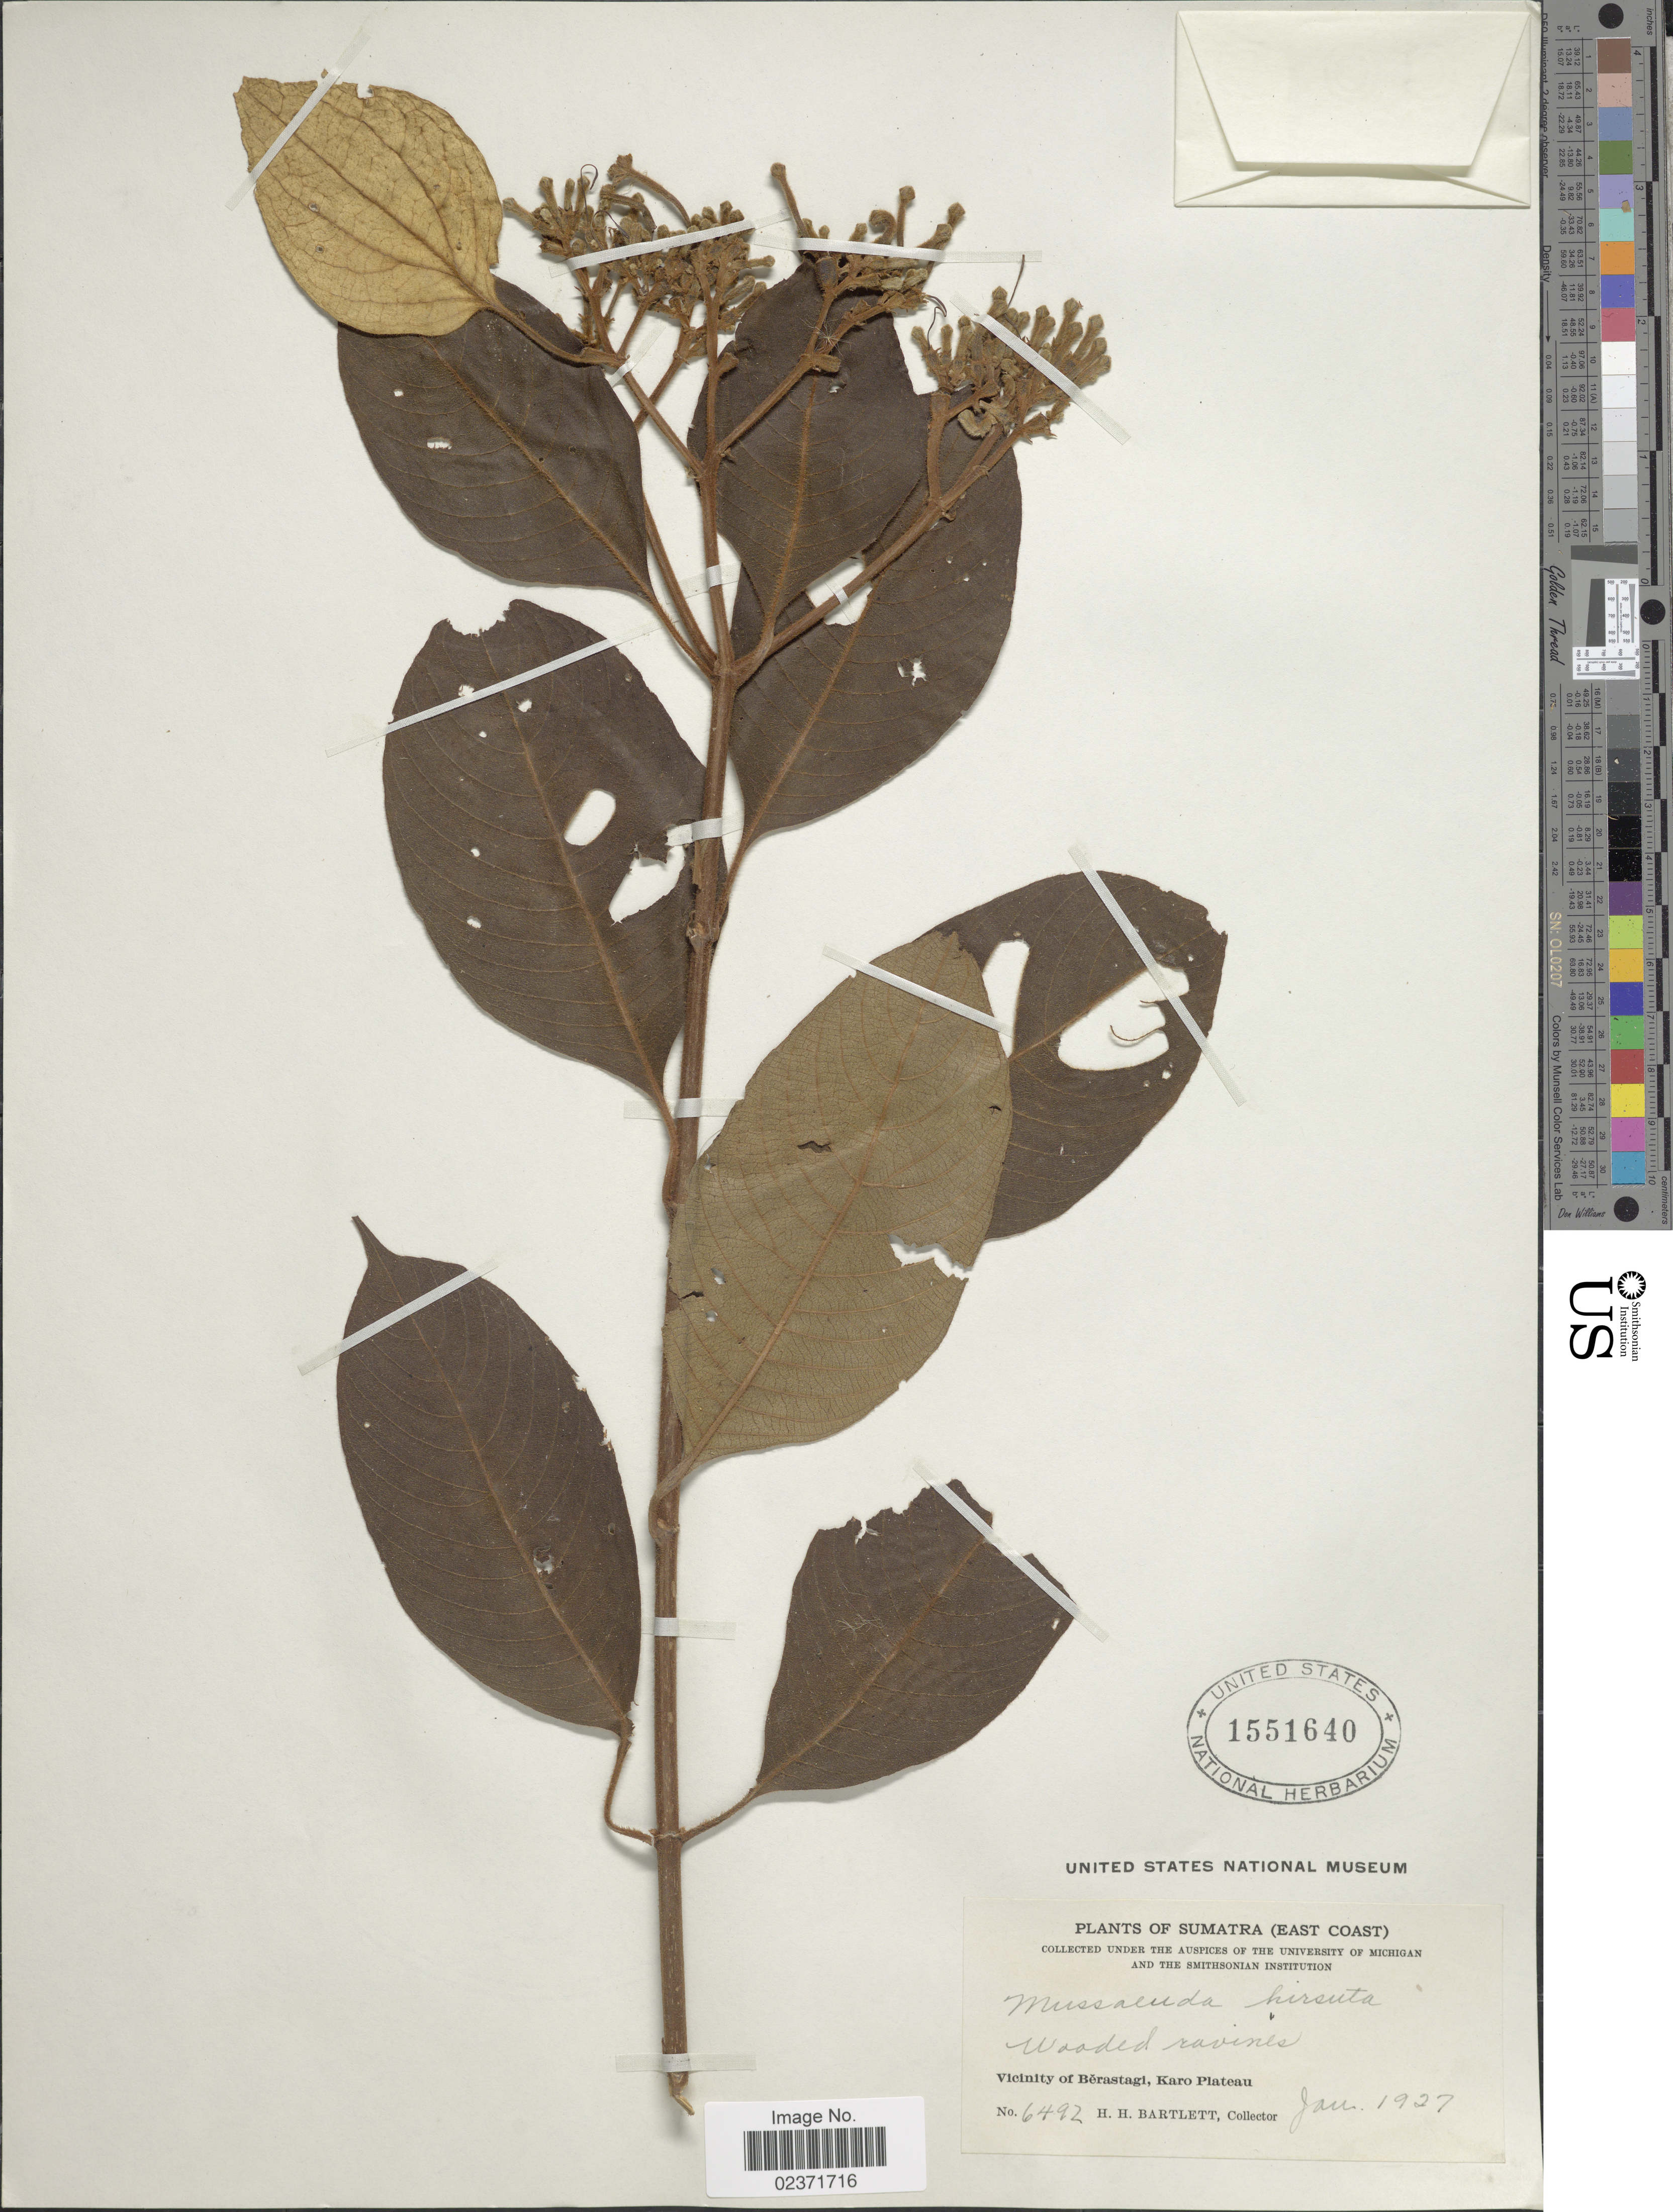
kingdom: Plantae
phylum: Tracheophyta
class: Magnoliopsida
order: Gentianales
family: Rubiaceae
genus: Mussaenda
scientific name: Mussaenda hirsuta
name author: Ridl.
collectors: H. H. Bartlett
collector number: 6492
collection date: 1927-01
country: Indonesia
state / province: Sumatra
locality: East Coast. Wooded ravines. Vicinity of Berastagi, Karo Plateau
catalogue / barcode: US 1551640